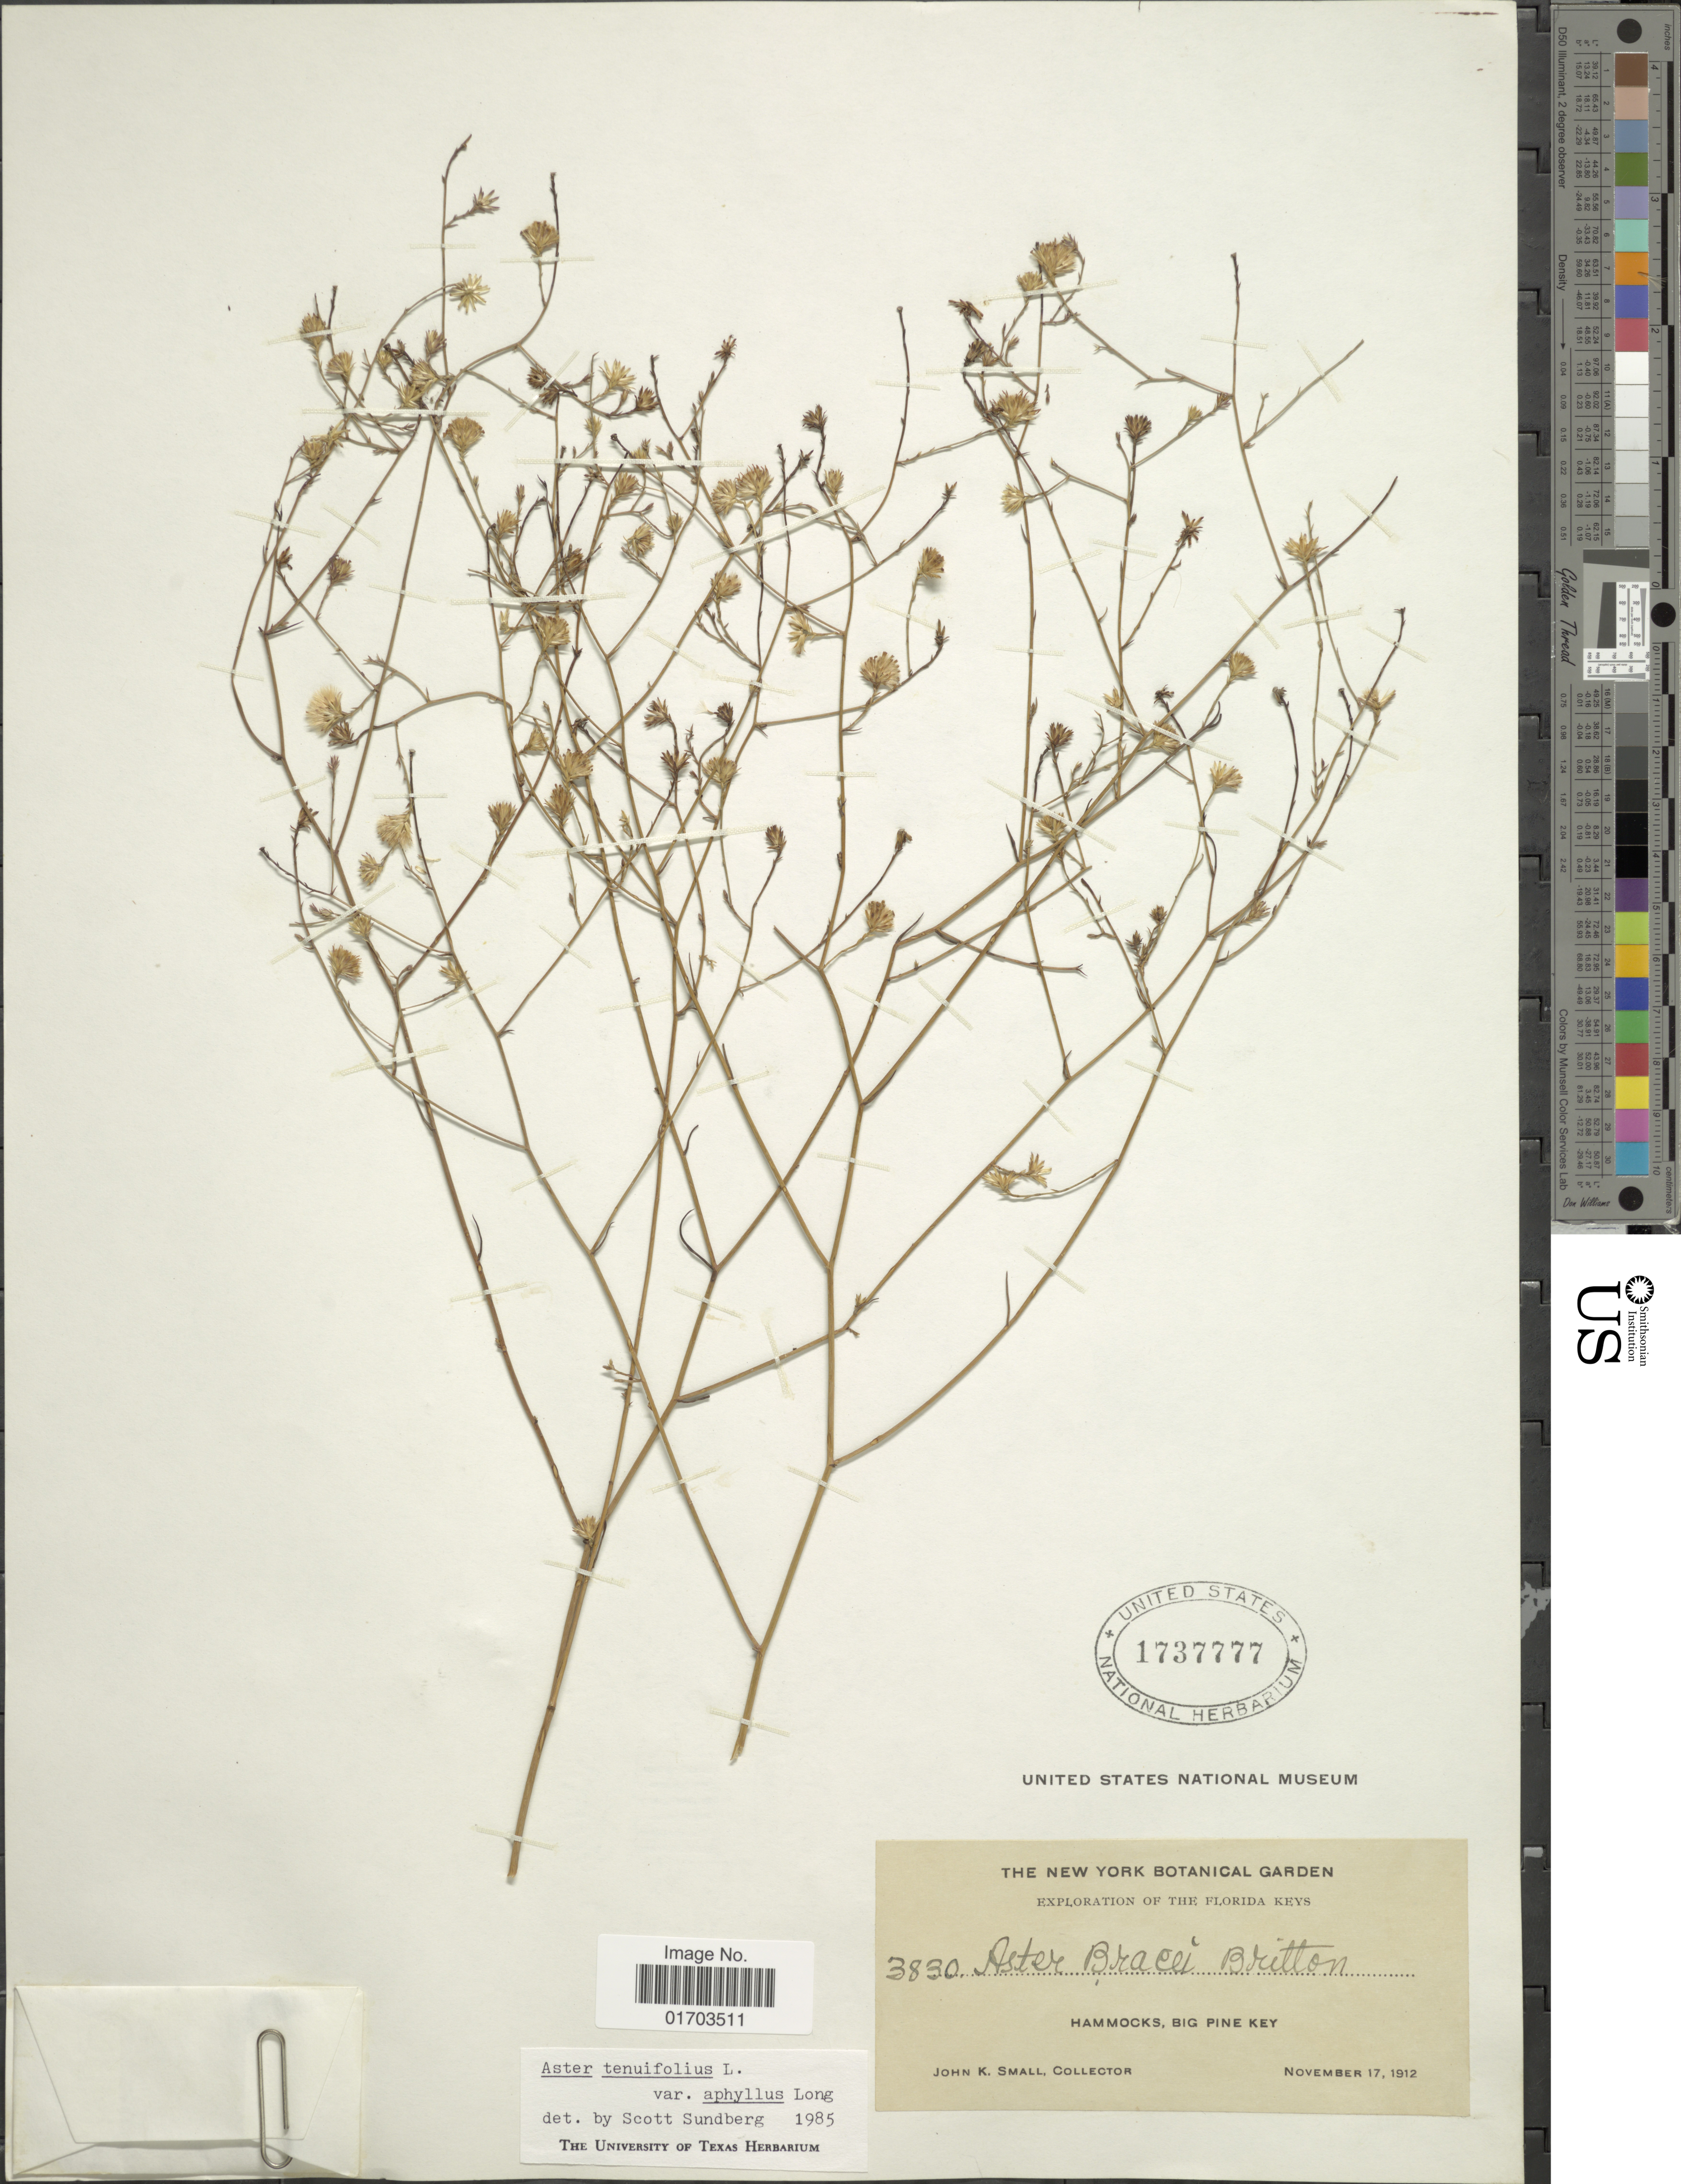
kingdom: Plantae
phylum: Tracheophyta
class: Magnoliopsida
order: Asterales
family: Asteraceae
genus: Symphyotrichum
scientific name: Symphyotrichum tenuifolium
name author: (L.) G.L. Nesom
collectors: J. K. Small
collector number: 3830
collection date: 1912-11-17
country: United States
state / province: Florida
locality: Florida Keys, Hammocks, Big Pine Key.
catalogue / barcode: US 1737777